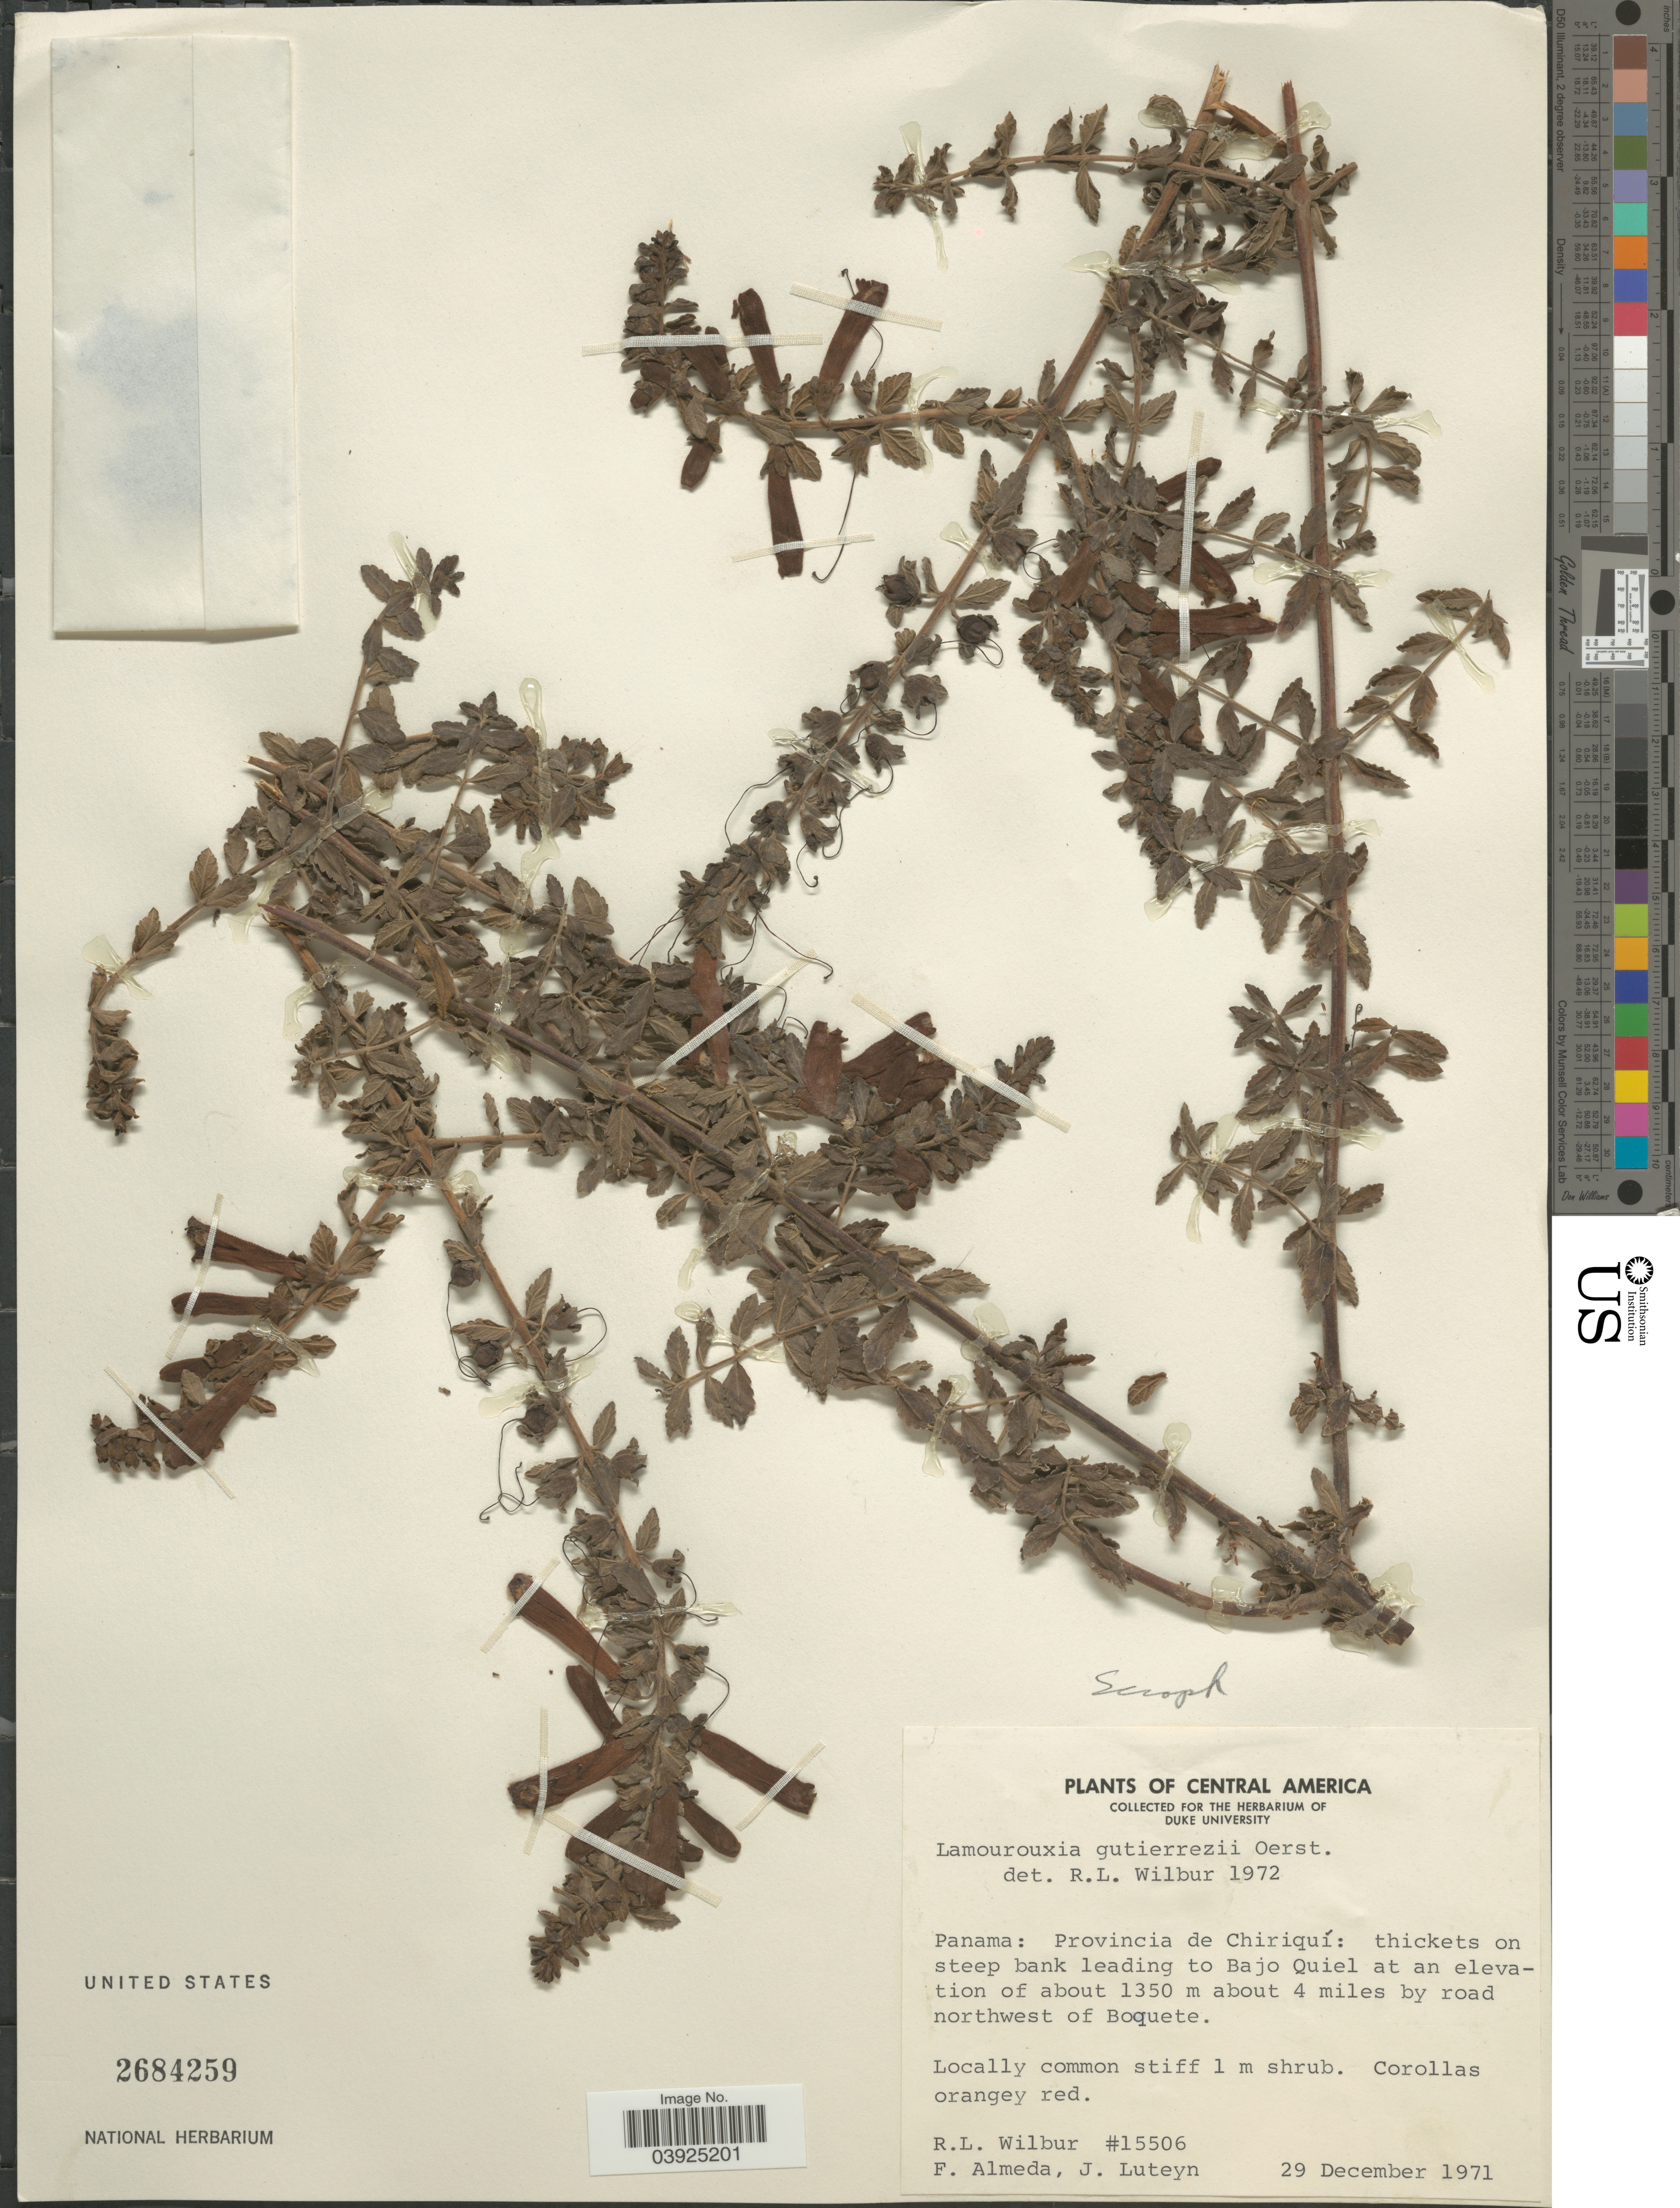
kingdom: Plantae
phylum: Tracheophyta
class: Magnoliopsida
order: Lamiales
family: Orobanchaceae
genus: Lamourouxia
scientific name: Lamourouxia gutierrezii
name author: Oerst.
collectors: R. L. Wilbur, F. Almeda & J. L. Luteyn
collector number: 15506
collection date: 1971-12-29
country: Panama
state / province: Chiriqui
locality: Thickets on steep bank leading to Bajo Quiel about 4 miles by road northwest of Boquete.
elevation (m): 1350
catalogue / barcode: US 2684259